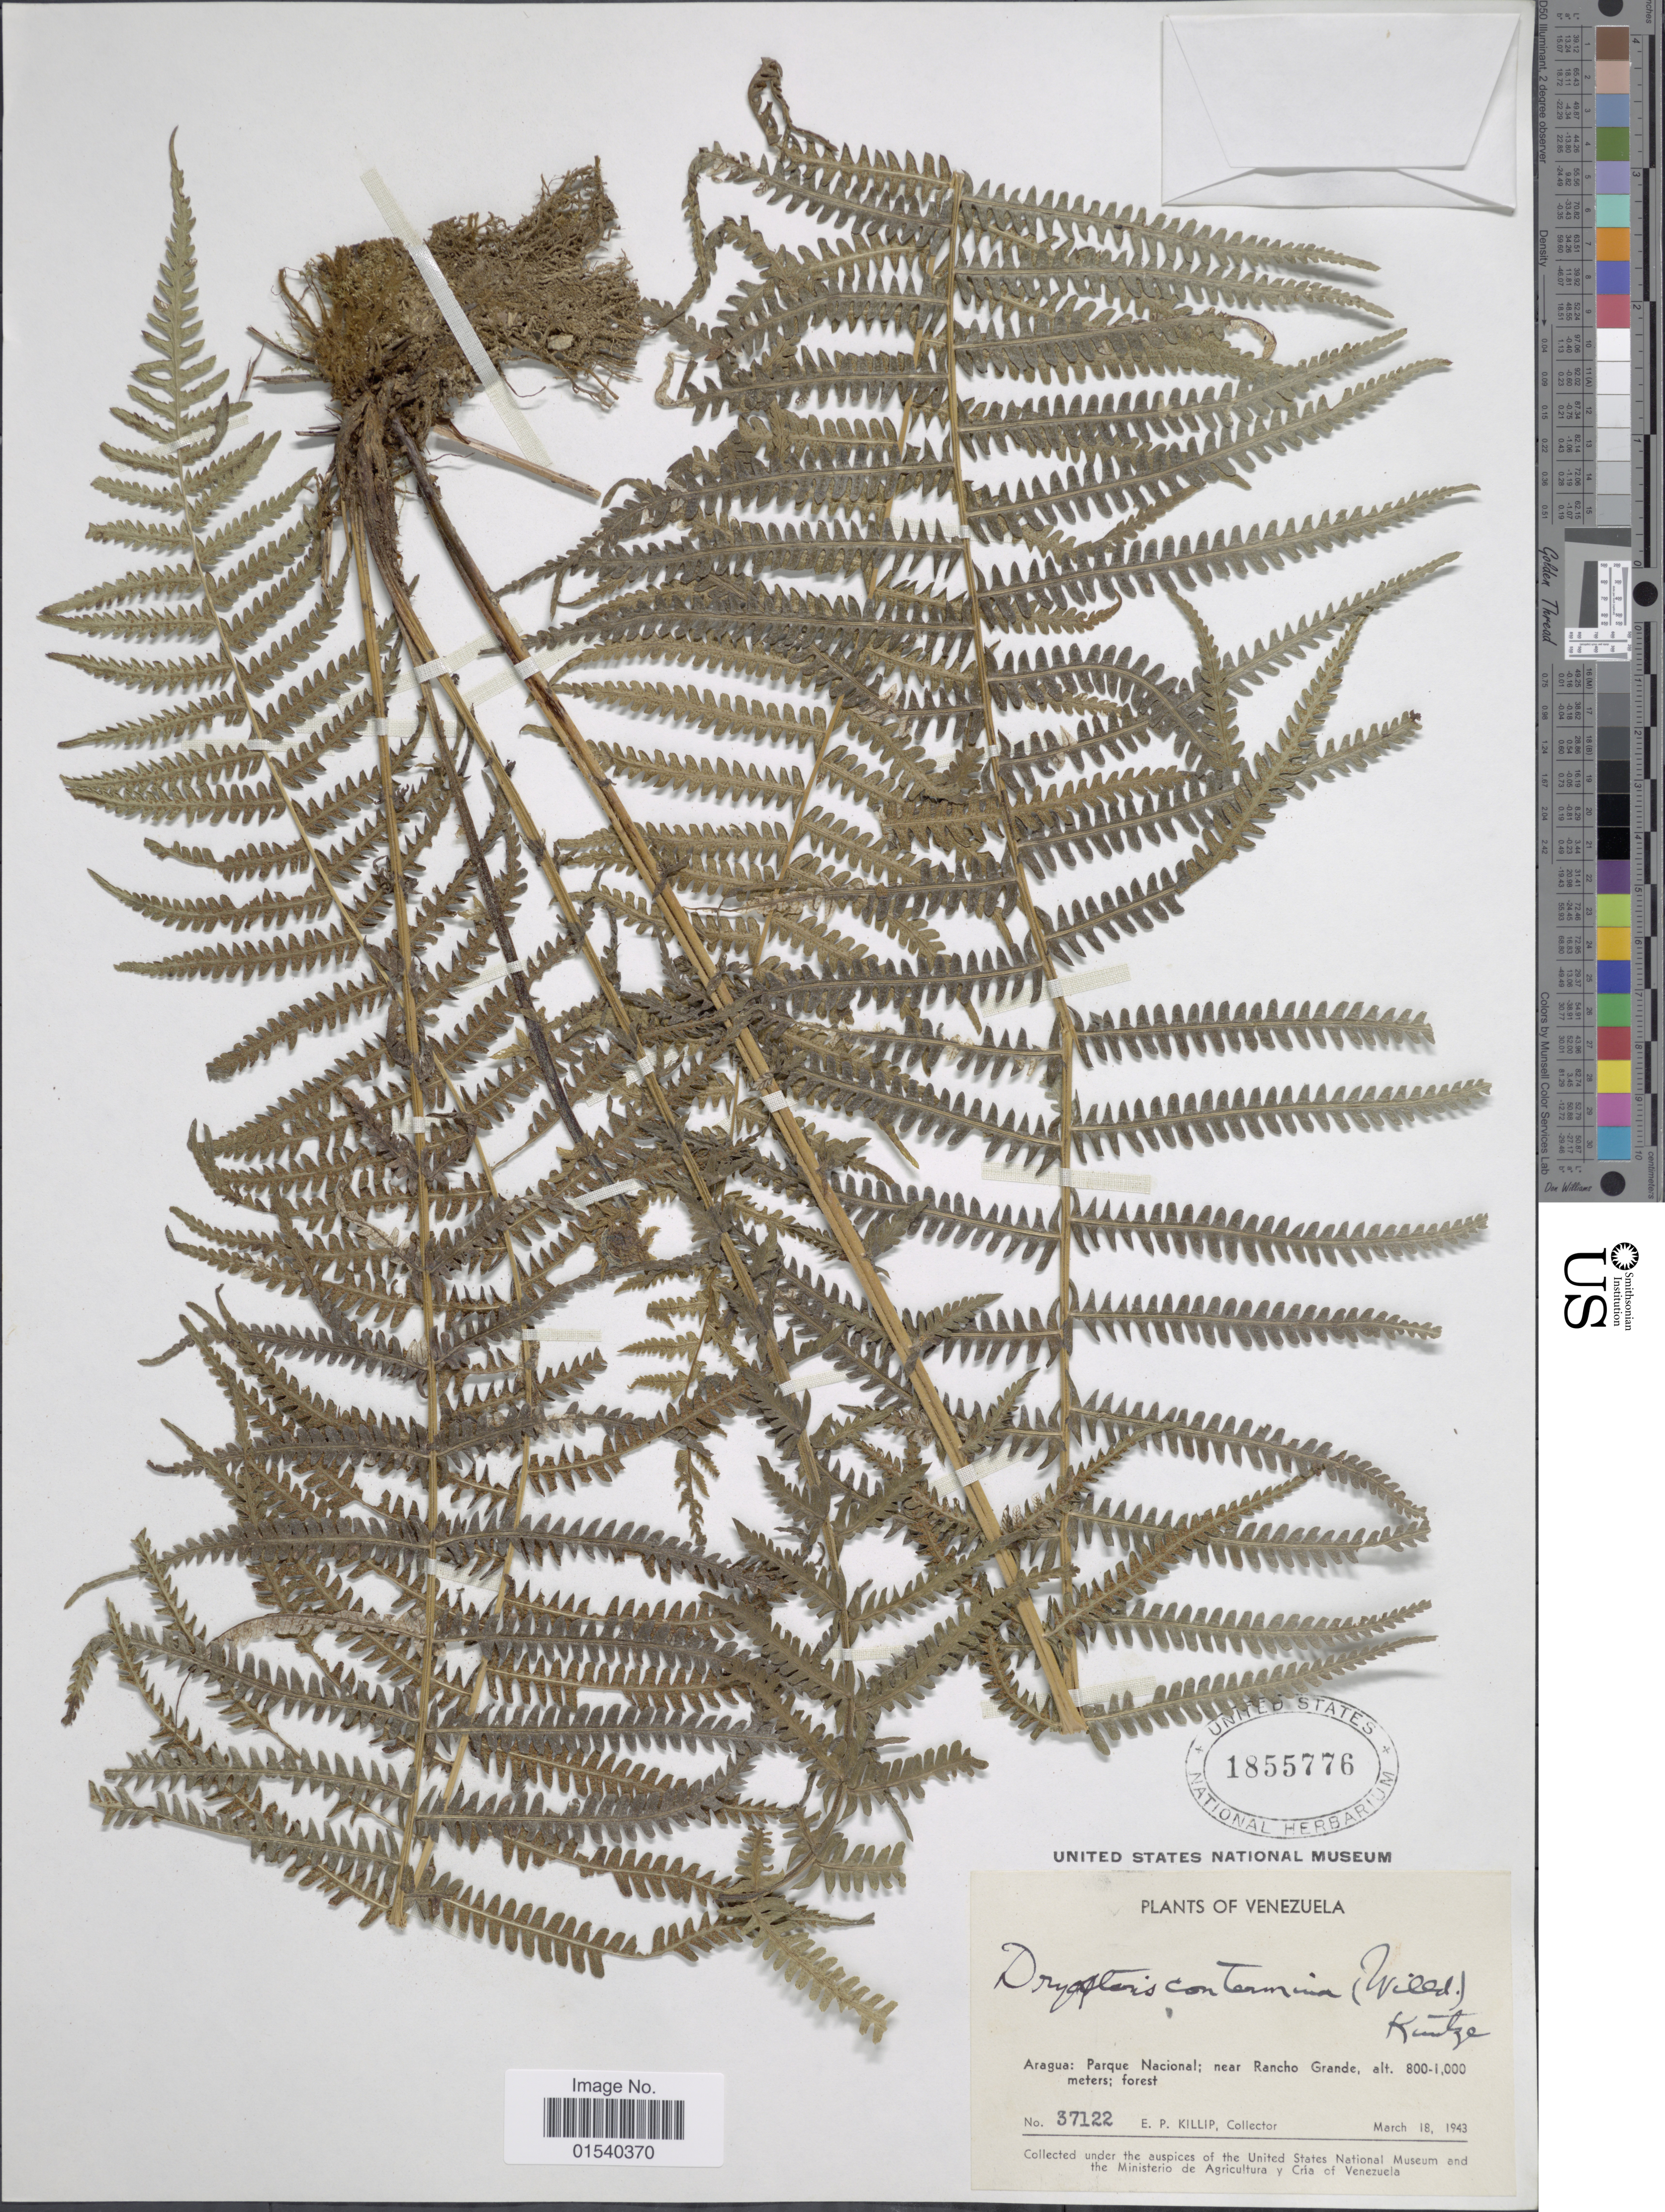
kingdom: Plantae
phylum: Tracheophyta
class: Polypodiopsida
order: Polypodiales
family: Thelypteridaceae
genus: Amauropelta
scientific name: Amauropelta opposita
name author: (Vahl) Pic. Serm.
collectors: E. P. Killip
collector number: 37122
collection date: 1943-03-18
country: Venezuela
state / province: Aragua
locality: Parque Nacional; near Rancho Grande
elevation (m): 800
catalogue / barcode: US 1855776